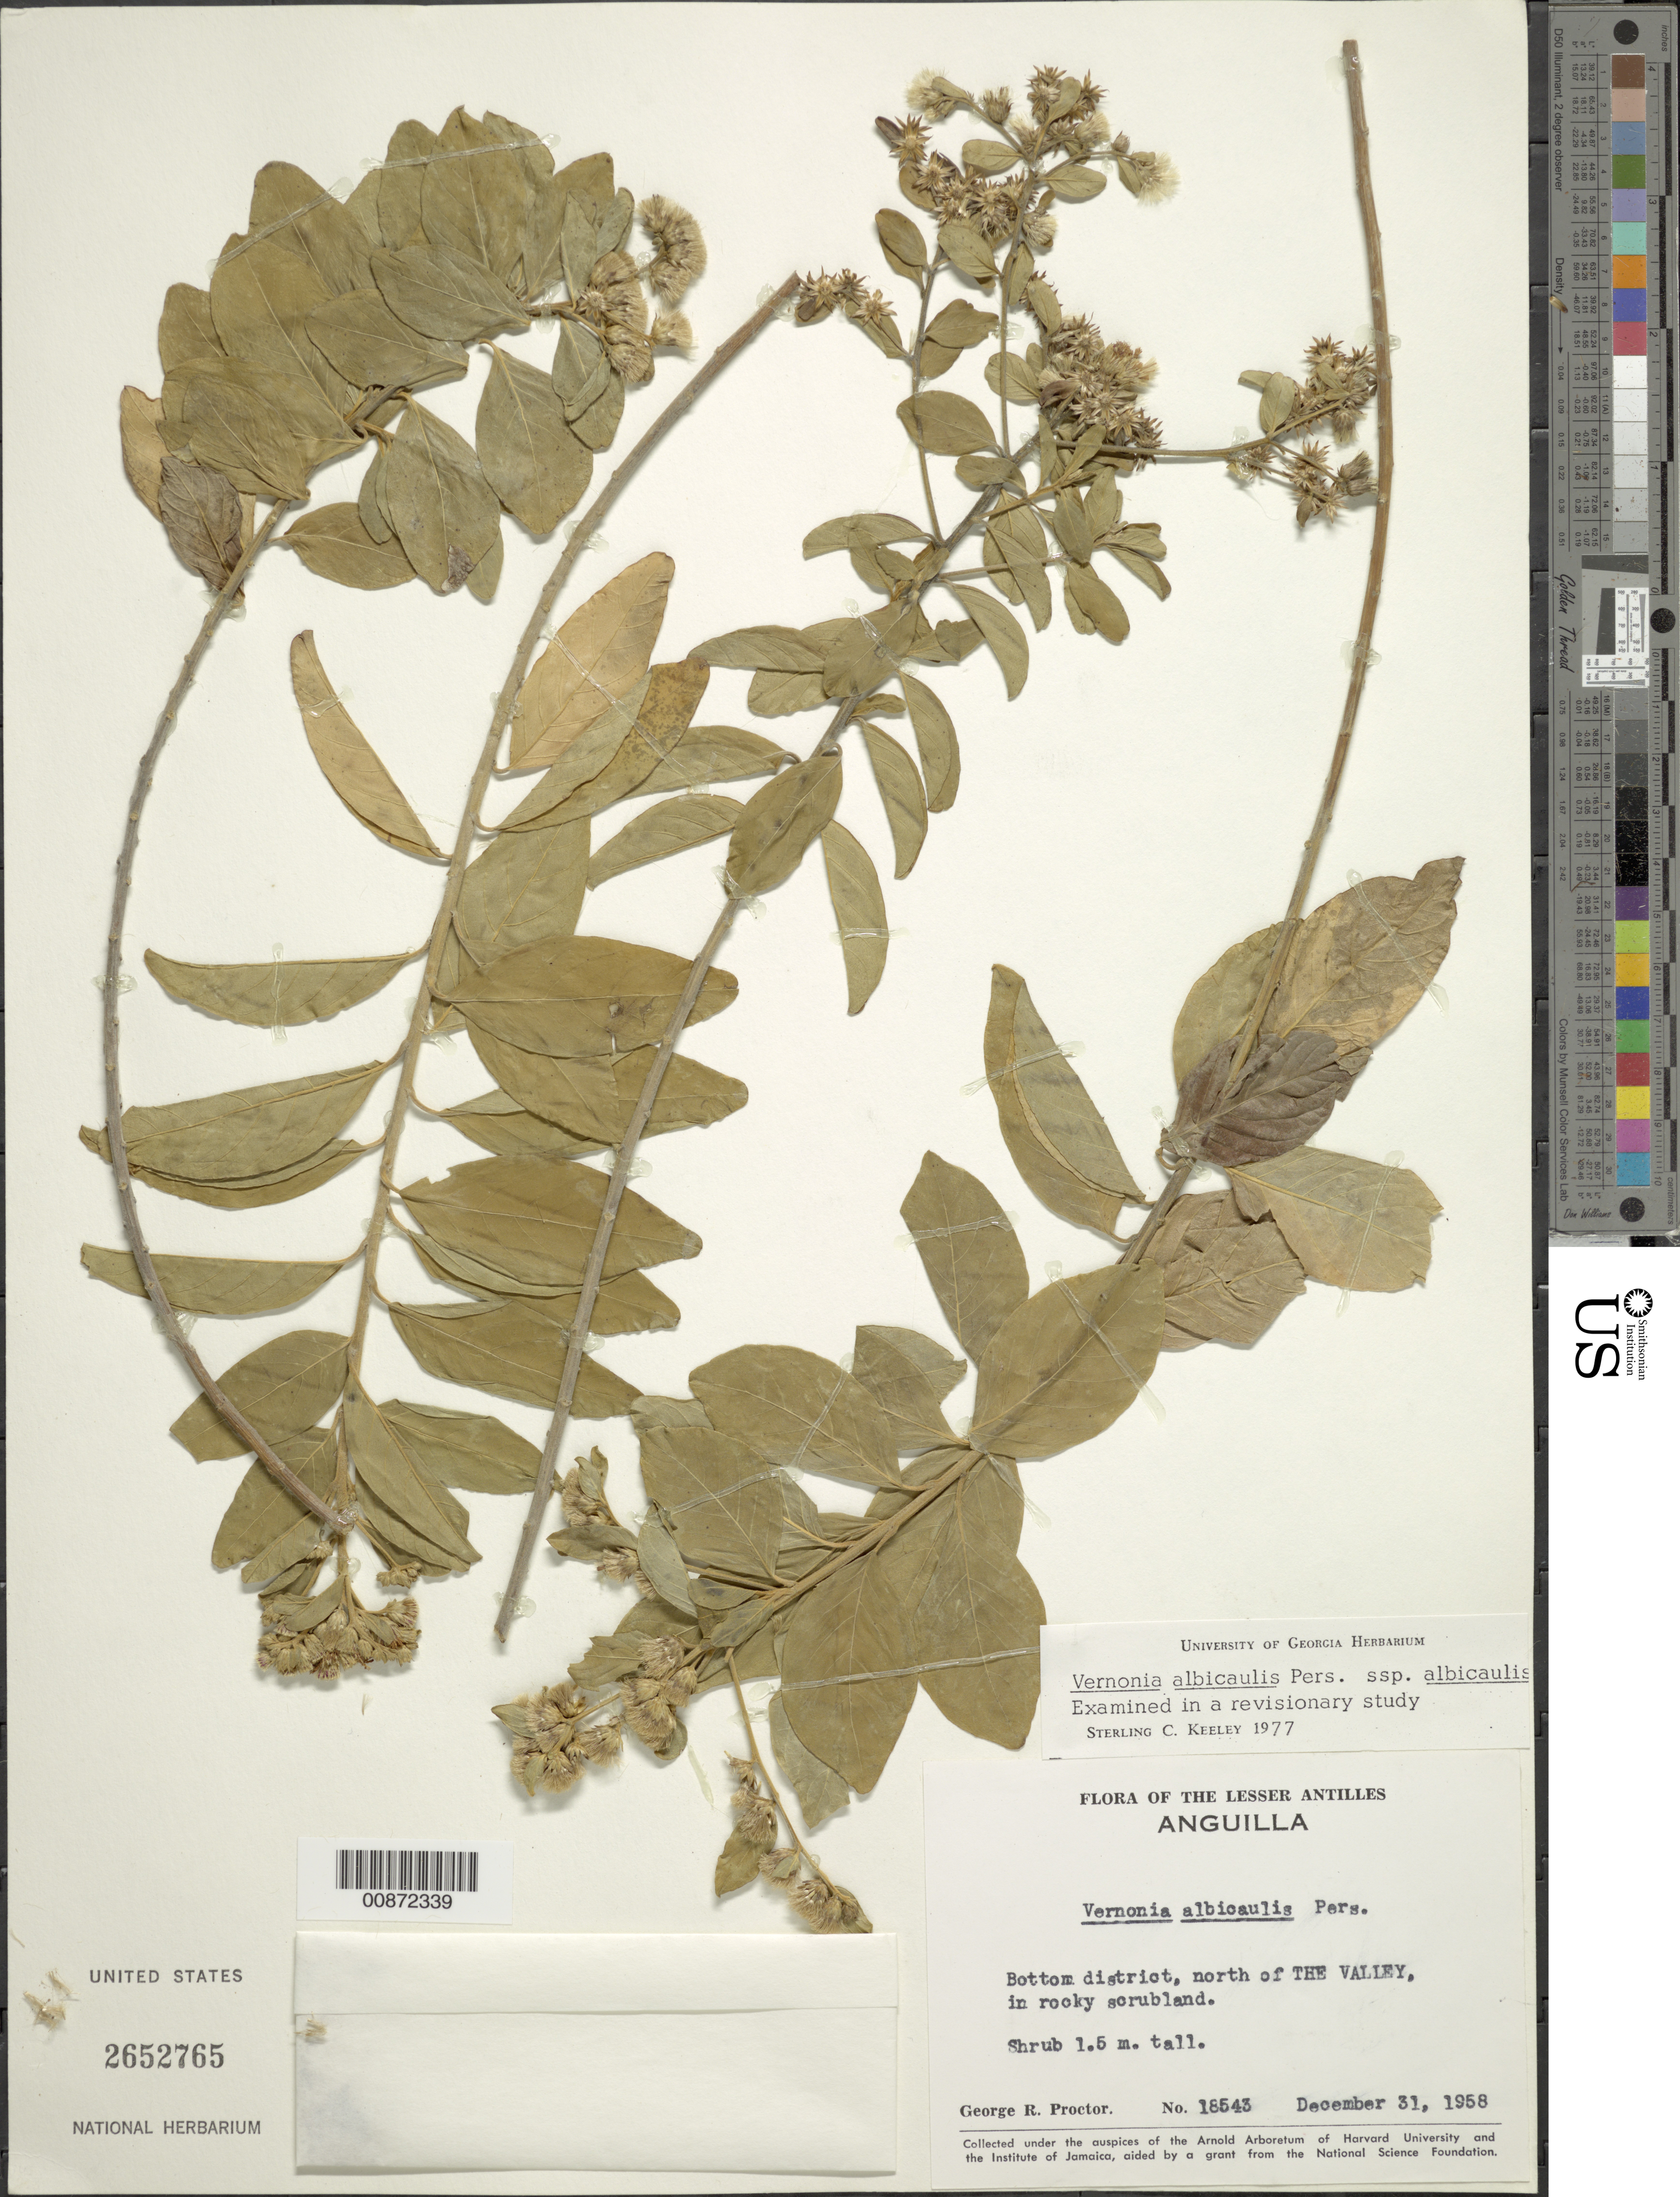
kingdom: Plantae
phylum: Tracheophyta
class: Magnoliopsida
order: Asterales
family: Asteraceae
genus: Lepidaploa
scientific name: Lepidaploa glabra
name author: (Willd.) H. Rob.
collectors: W. L. Stern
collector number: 18543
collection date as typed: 31 Dec 1958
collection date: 1958-12-31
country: Anguilla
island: Anguilla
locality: Bottom district, north of The Valley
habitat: In rocky scrubland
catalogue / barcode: US 2652765